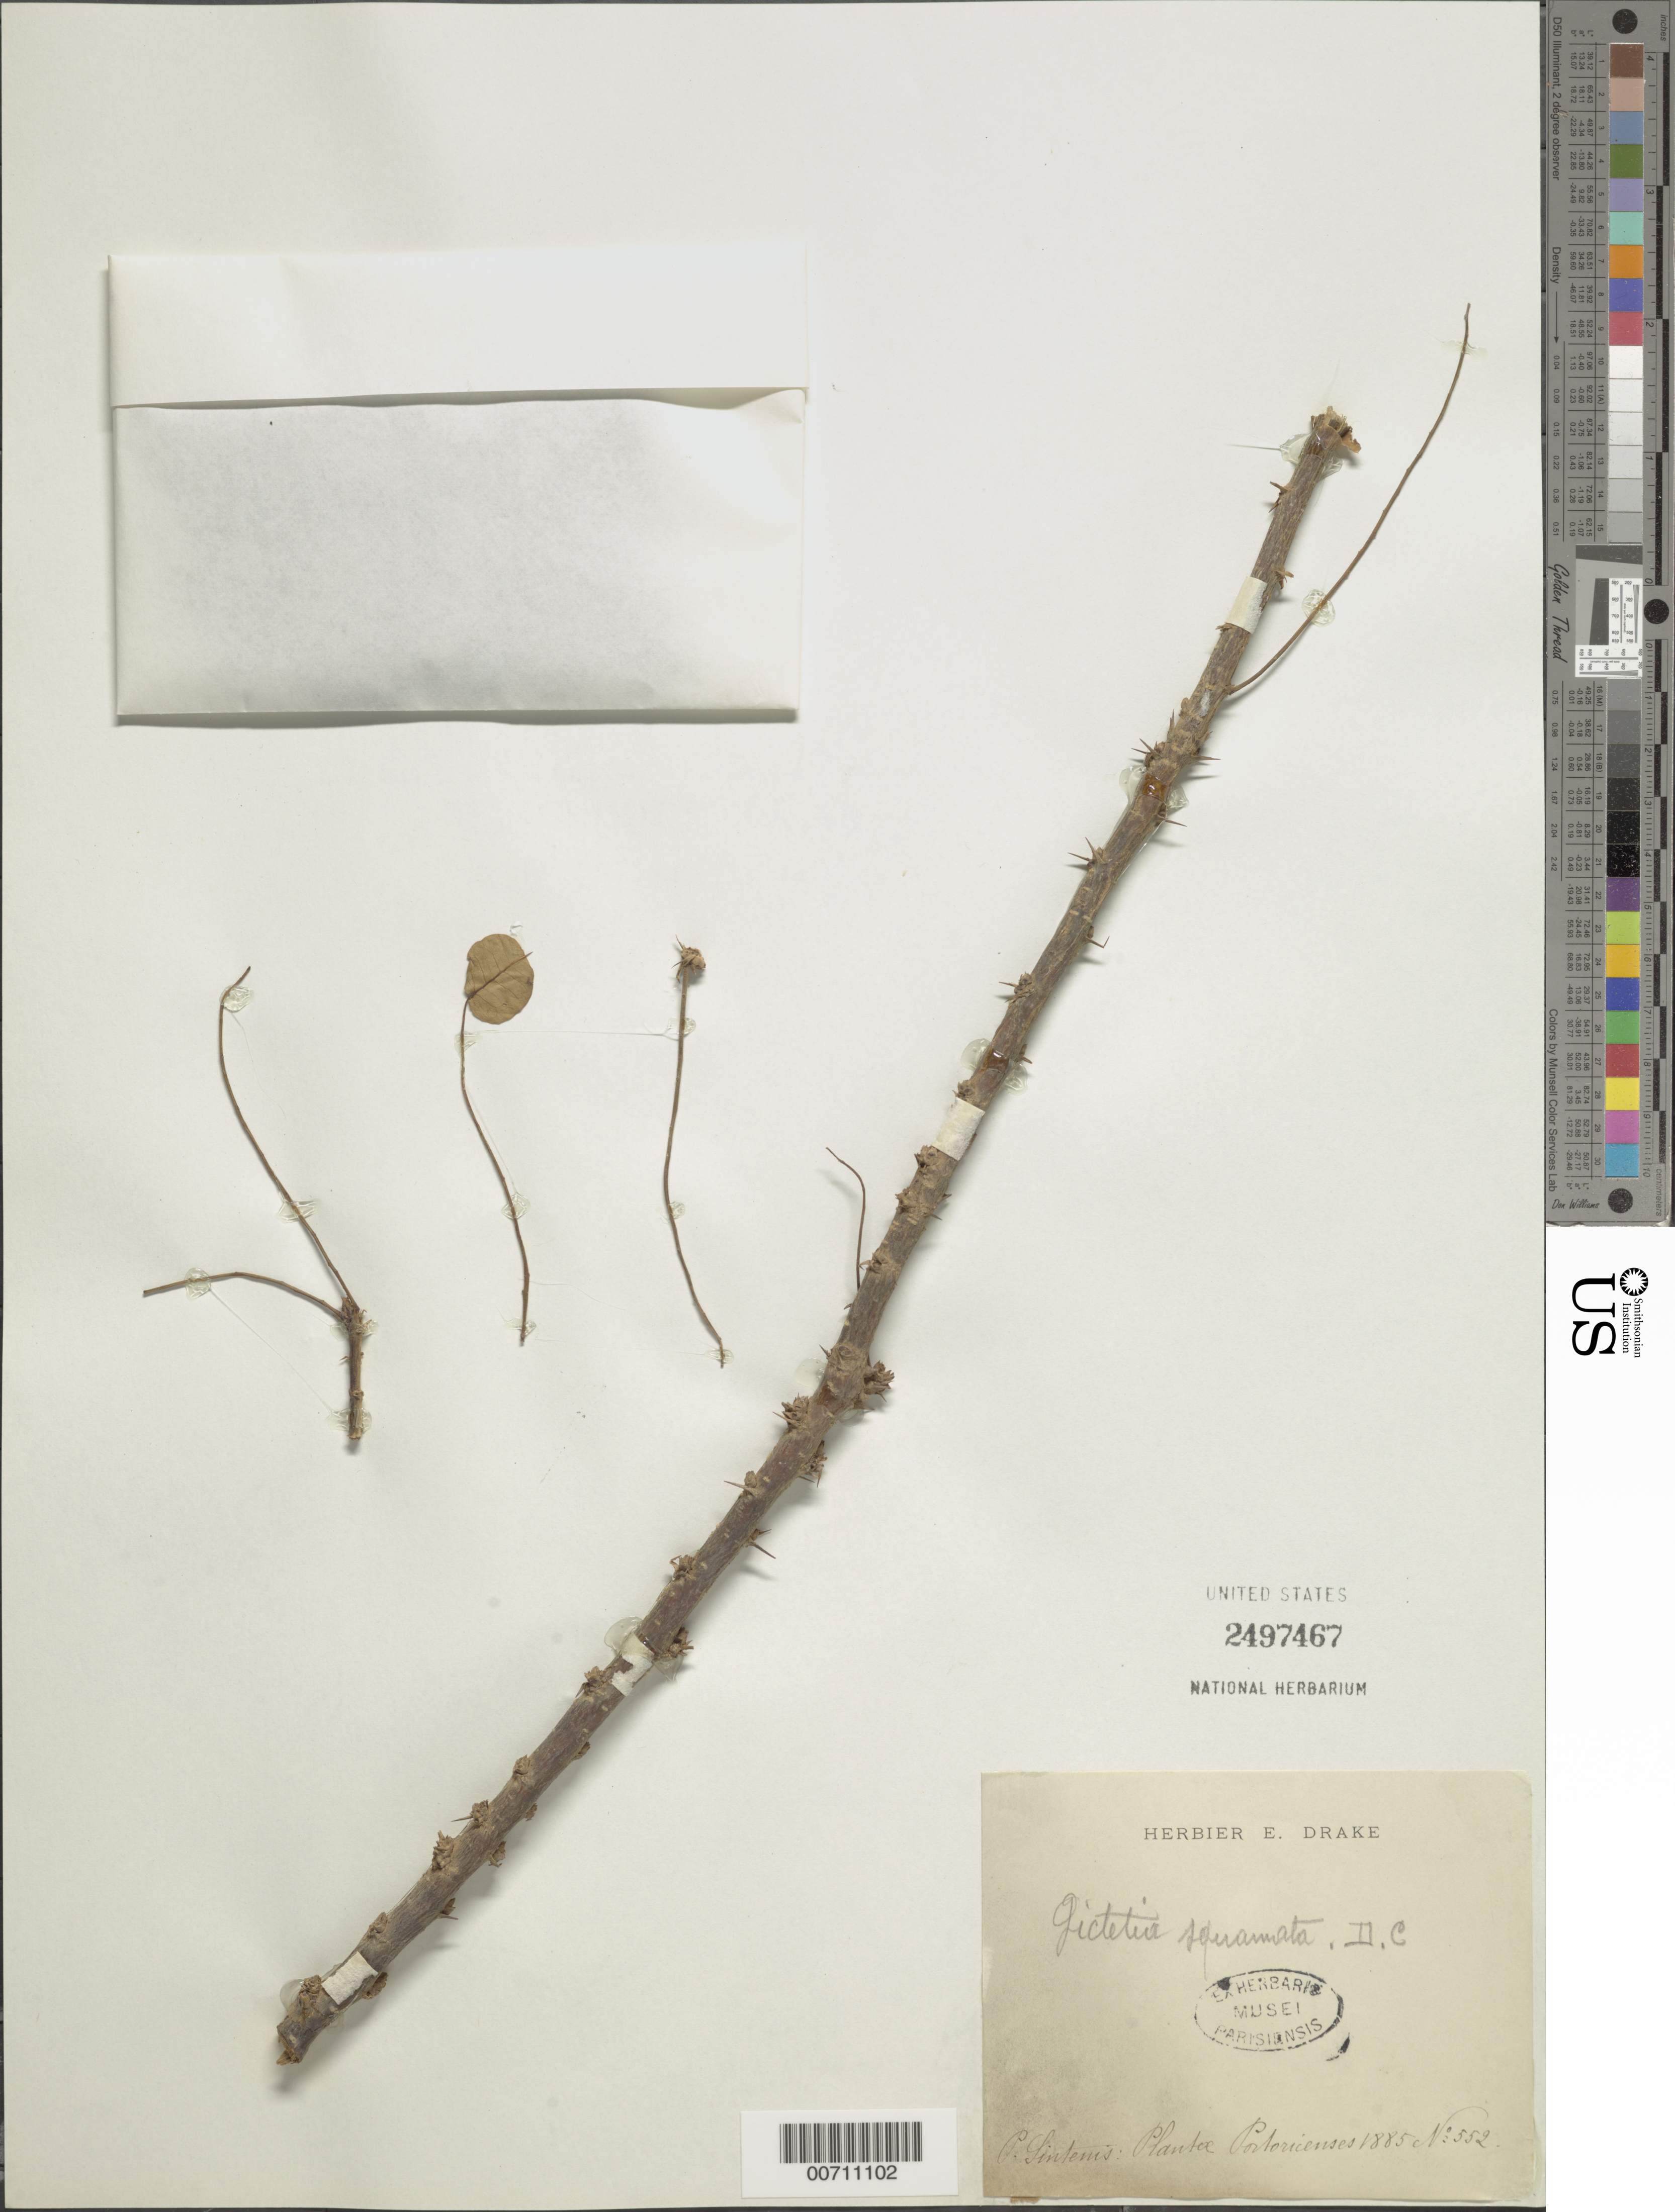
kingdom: Plantae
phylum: Tracheophyta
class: Magnoliopsida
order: Fabales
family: Fabaceae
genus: Pictetia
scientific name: Pictetia squamata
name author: DC.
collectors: P. Sintenis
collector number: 552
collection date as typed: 1885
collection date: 1885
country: Puerto Rico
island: Greater Antilles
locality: Sierra de Naguabo ad Rio Blanco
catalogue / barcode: US 2497467